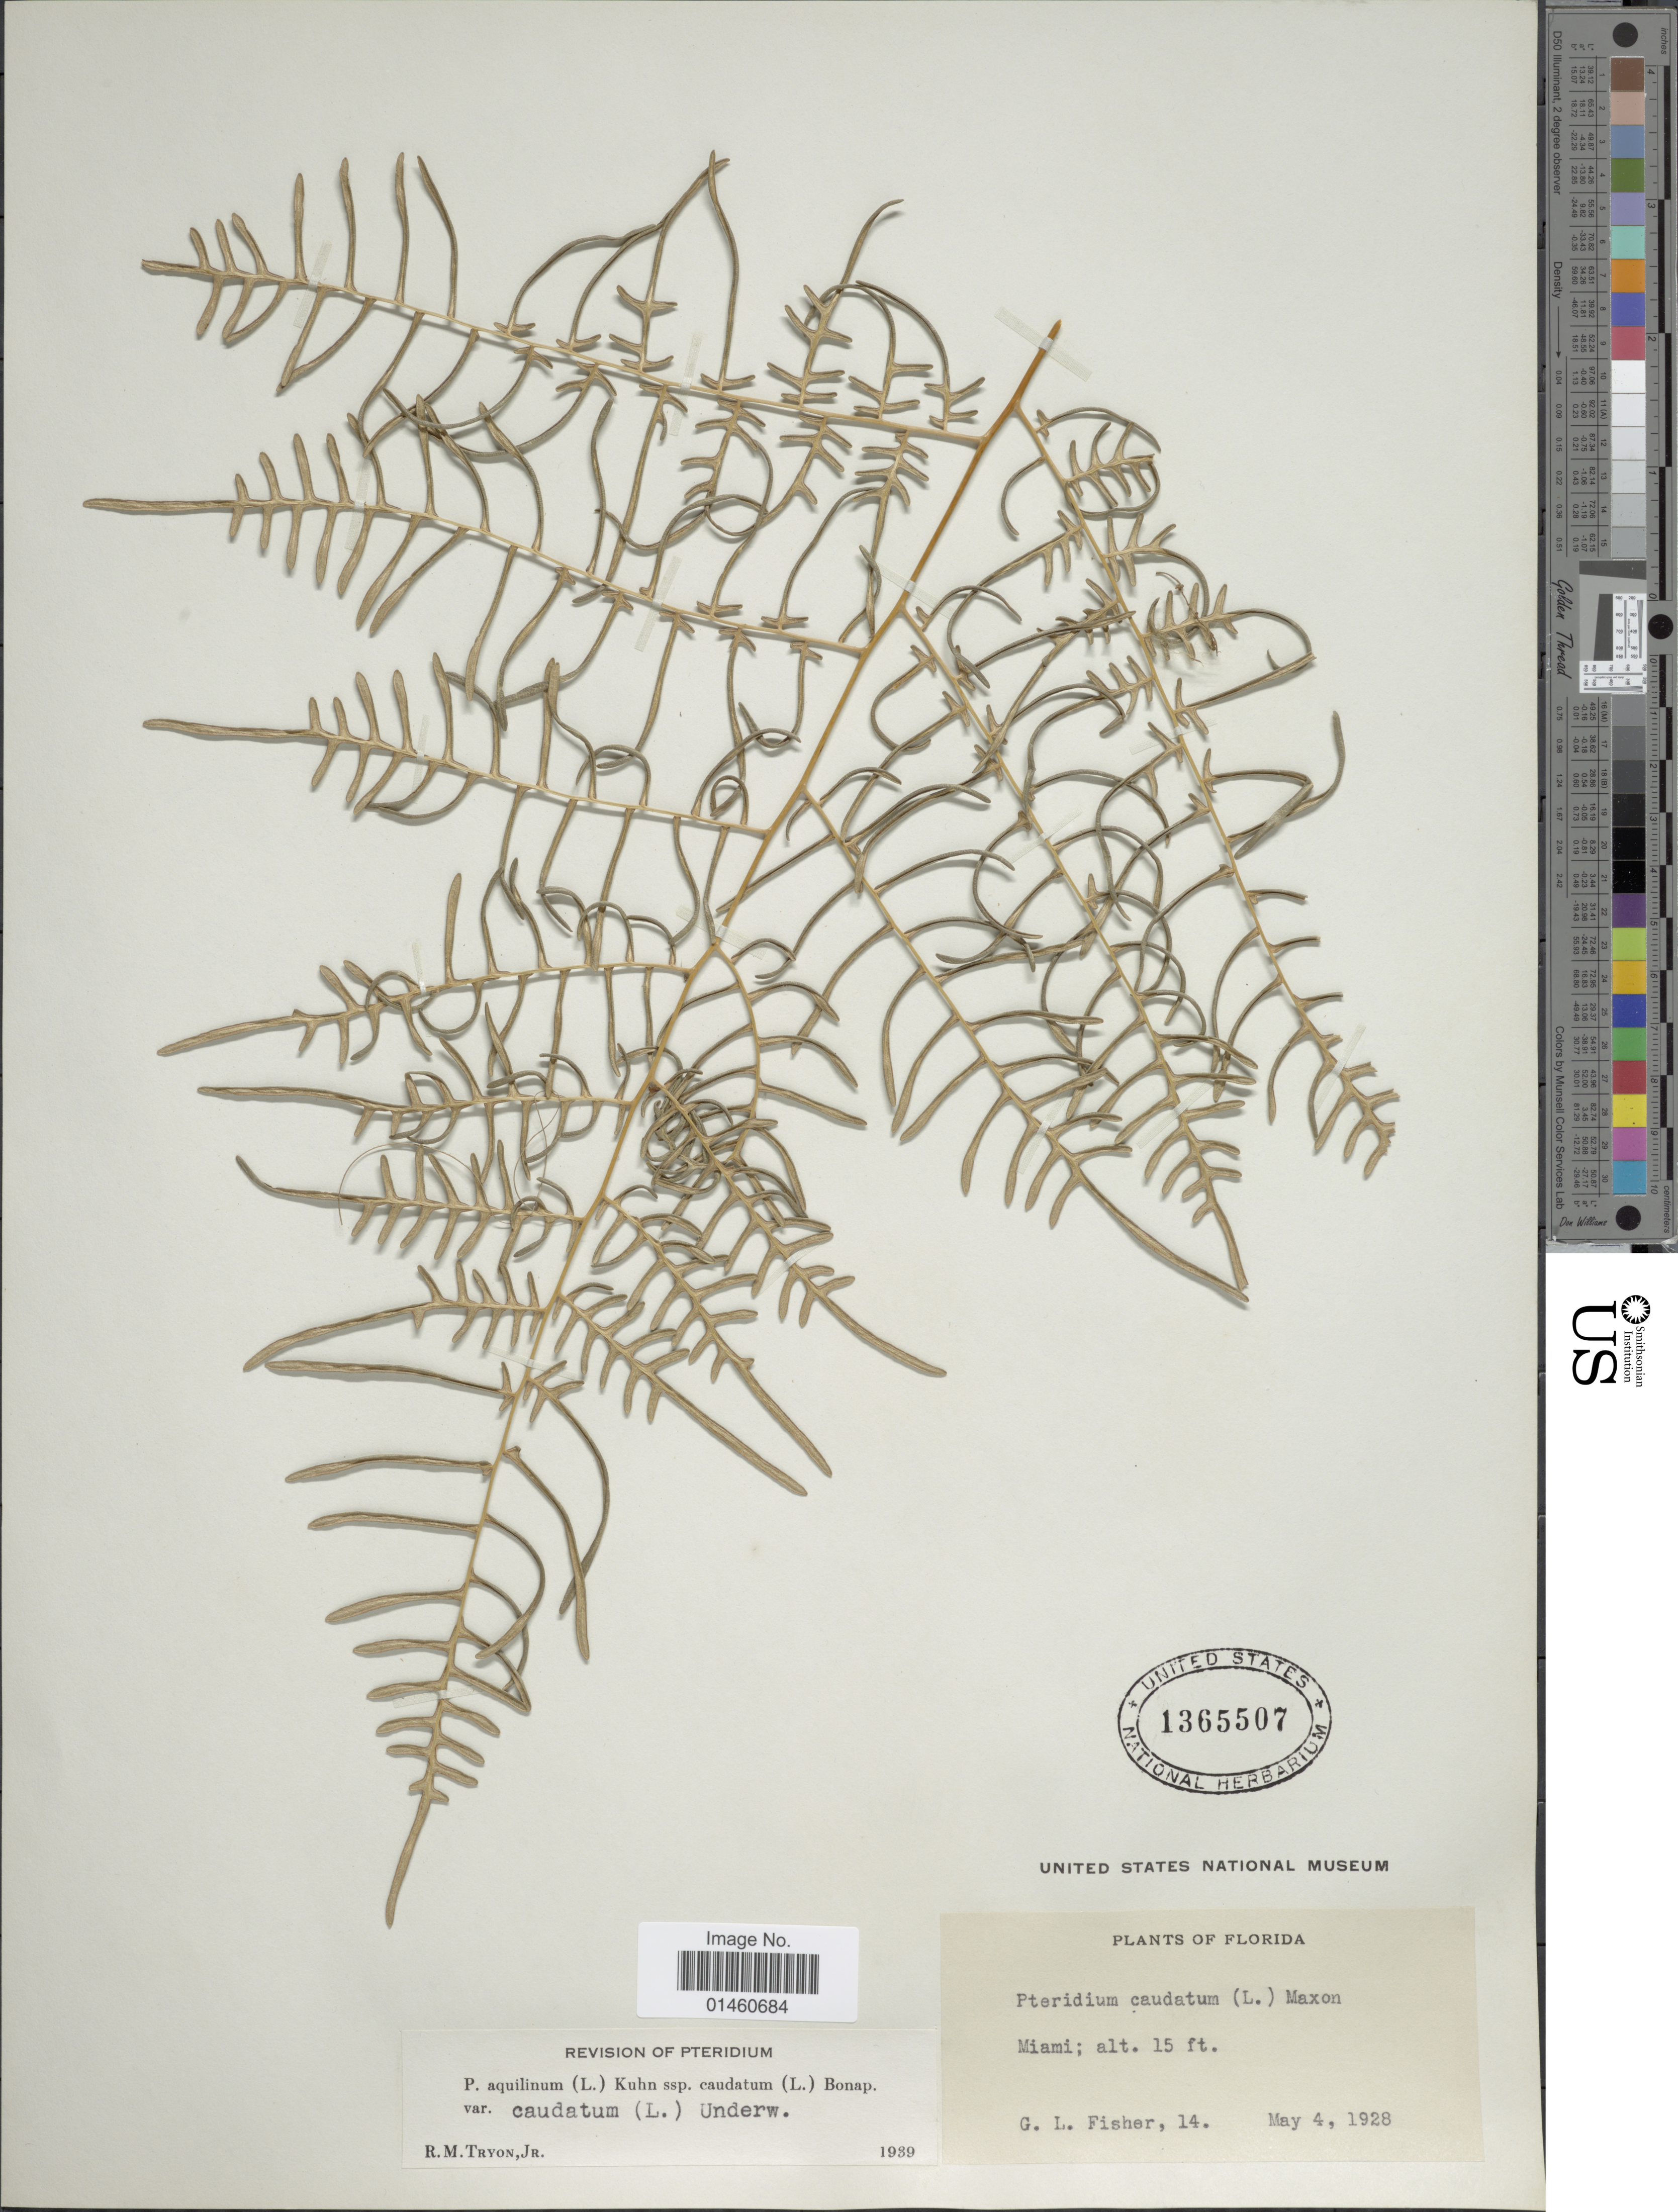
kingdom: Plantae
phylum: Tracheophyta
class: Polypodiopsida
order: Polypodiales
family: Dennstaedtiaceae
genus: Pteridium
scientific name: Pteridium caudatum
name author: (L.) Maxon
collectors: G. L. Fisher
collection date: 1928-05-04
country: United States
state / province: Florida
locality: Miami.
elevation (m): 5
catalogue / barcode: US 1365507